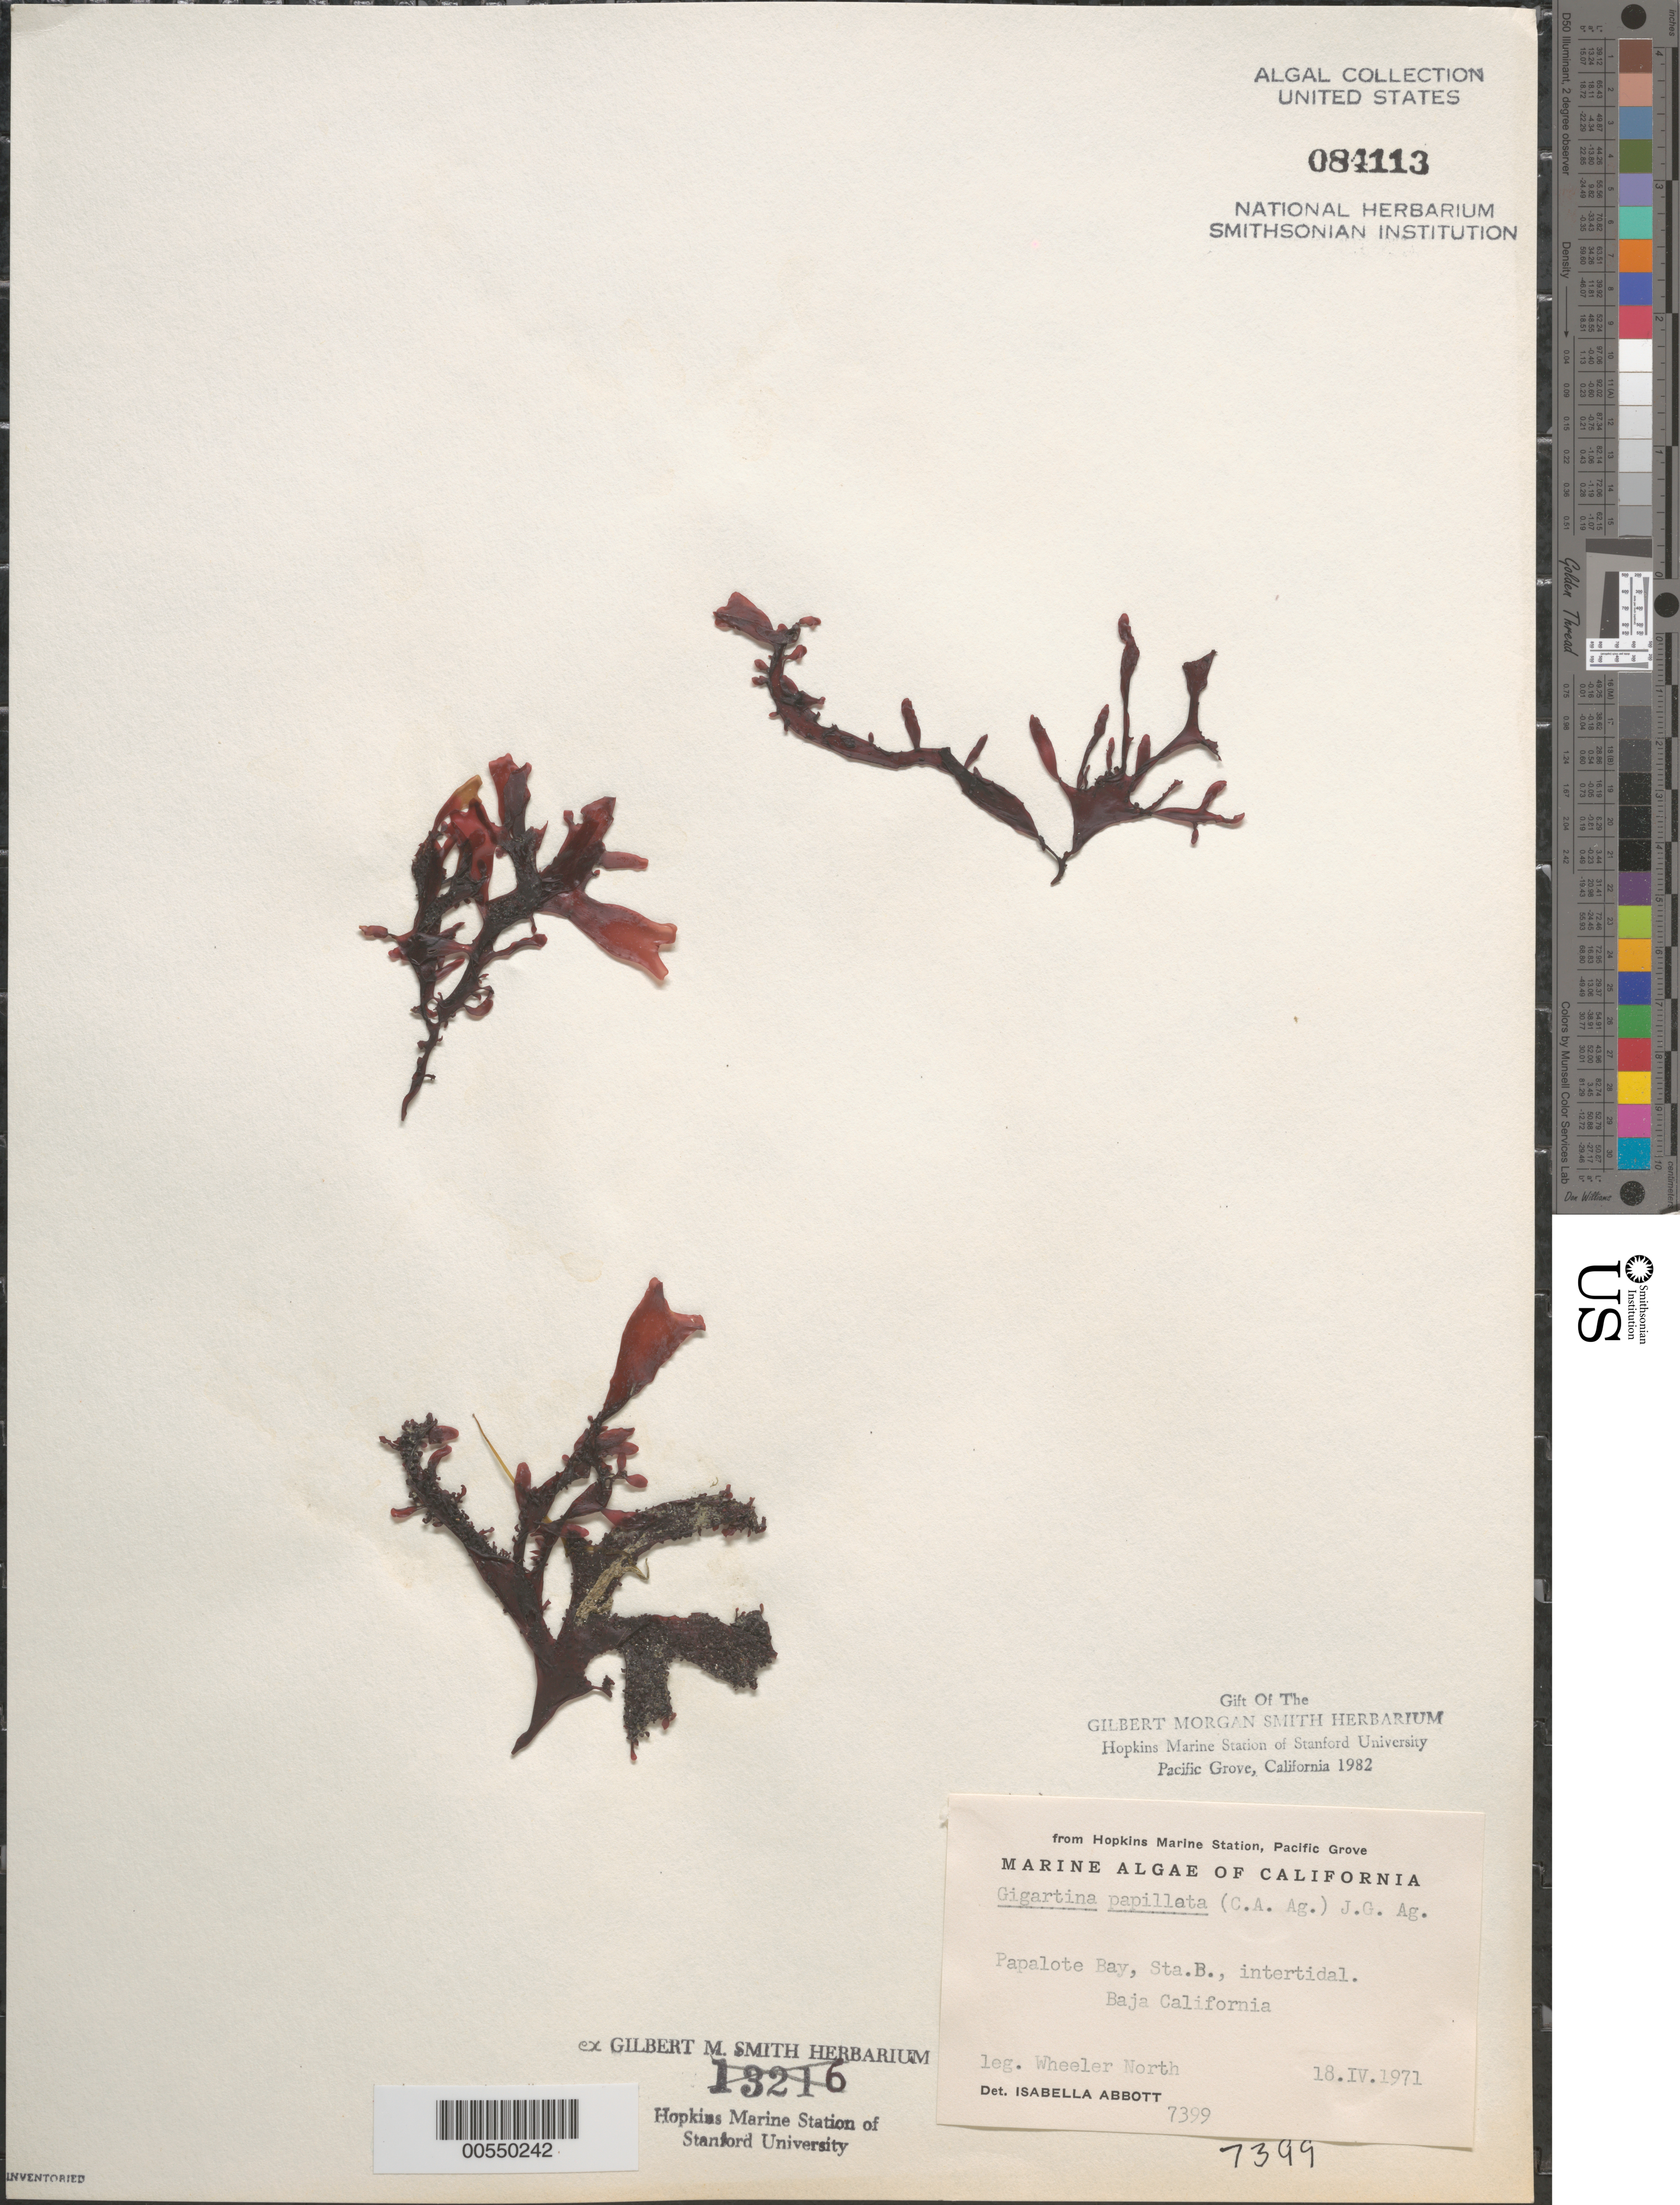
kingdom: Plantae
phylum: Rhodophyta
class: Florideophyceae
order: Gigartinales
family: Phyllophoraceae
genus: Mastocarpus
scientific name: Mastocarpus papillatus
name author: (C. Agardh) Kütz.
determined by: Algae name updating Project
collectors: W. North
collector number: IAA 7399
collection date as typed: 18 Apr 1971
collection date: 1971-04-18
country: Mexico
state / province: Baja California Norte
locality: Papolote Bay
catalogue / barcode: US 84113